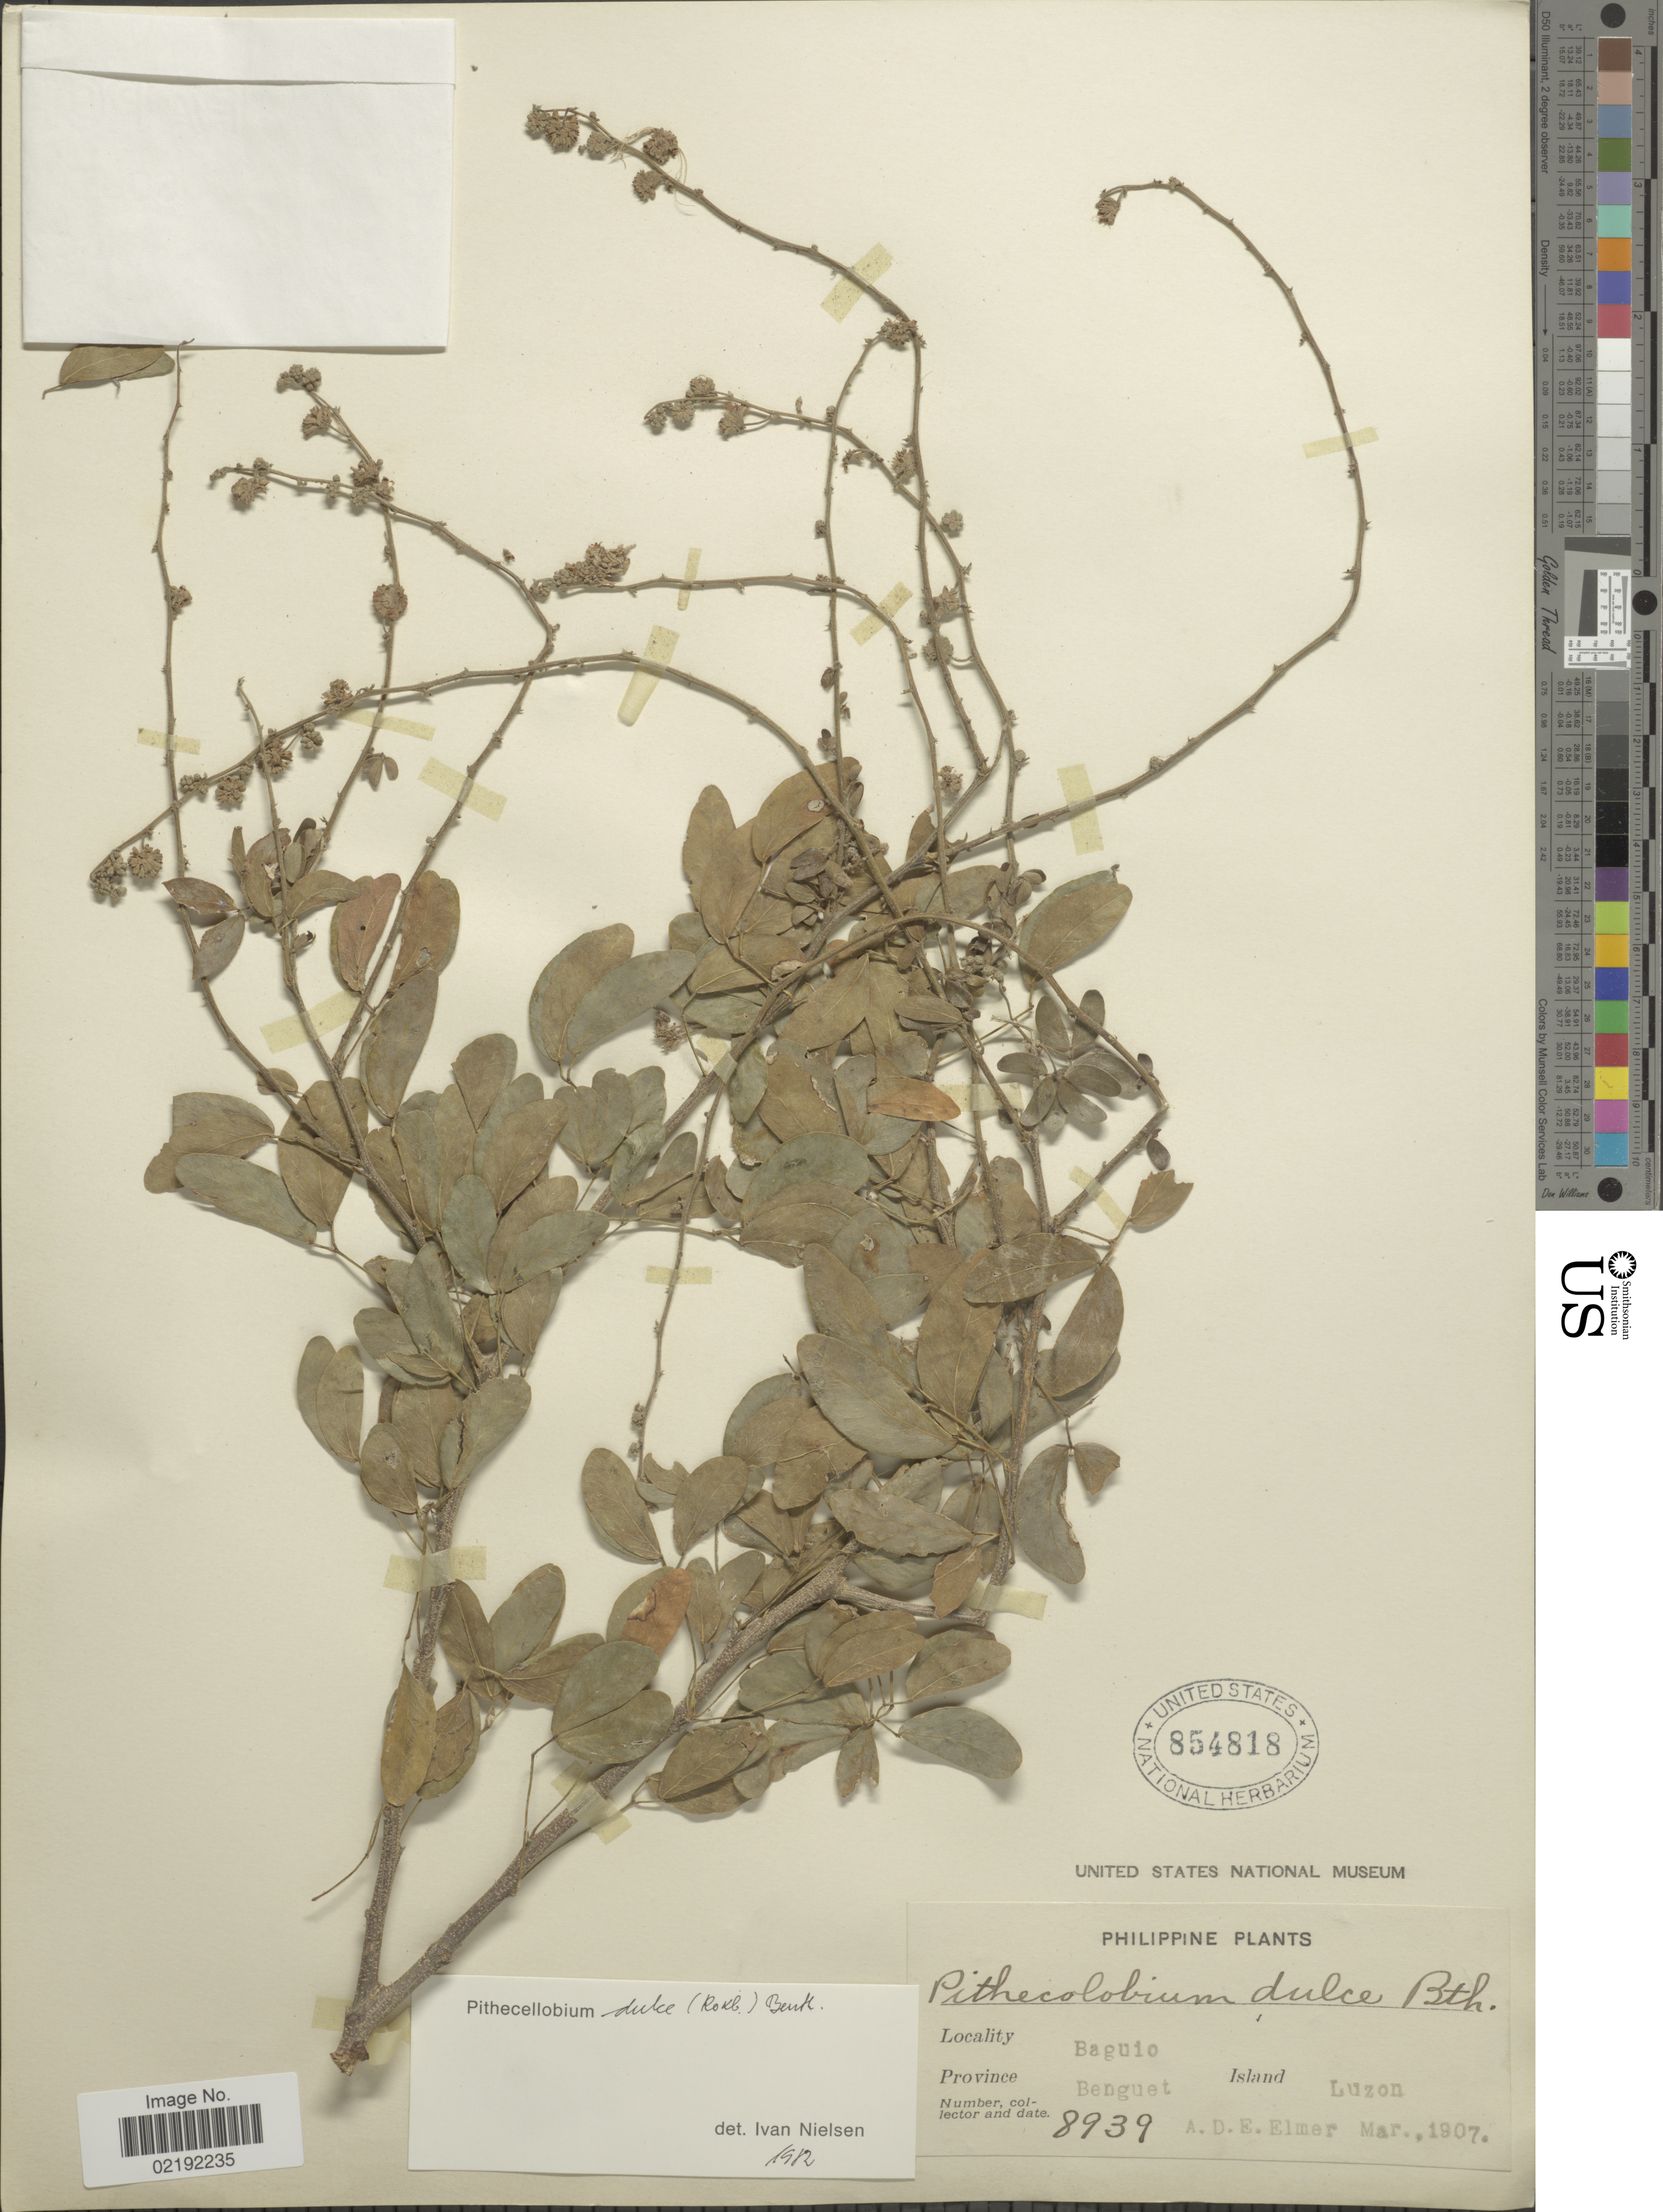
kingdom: Plantae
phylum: Tracheophyta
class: Magnoliopsida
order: Fabales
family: Fabaceae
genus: Pithecellobium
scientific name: Pithecellobium dulce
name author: (Roxb.) Benth.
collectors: A. D. E. Elmer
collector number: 8939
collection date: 1907-03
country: Philippines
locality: Baguio, Province Benguet, Island Luzon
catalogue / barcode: US 854818